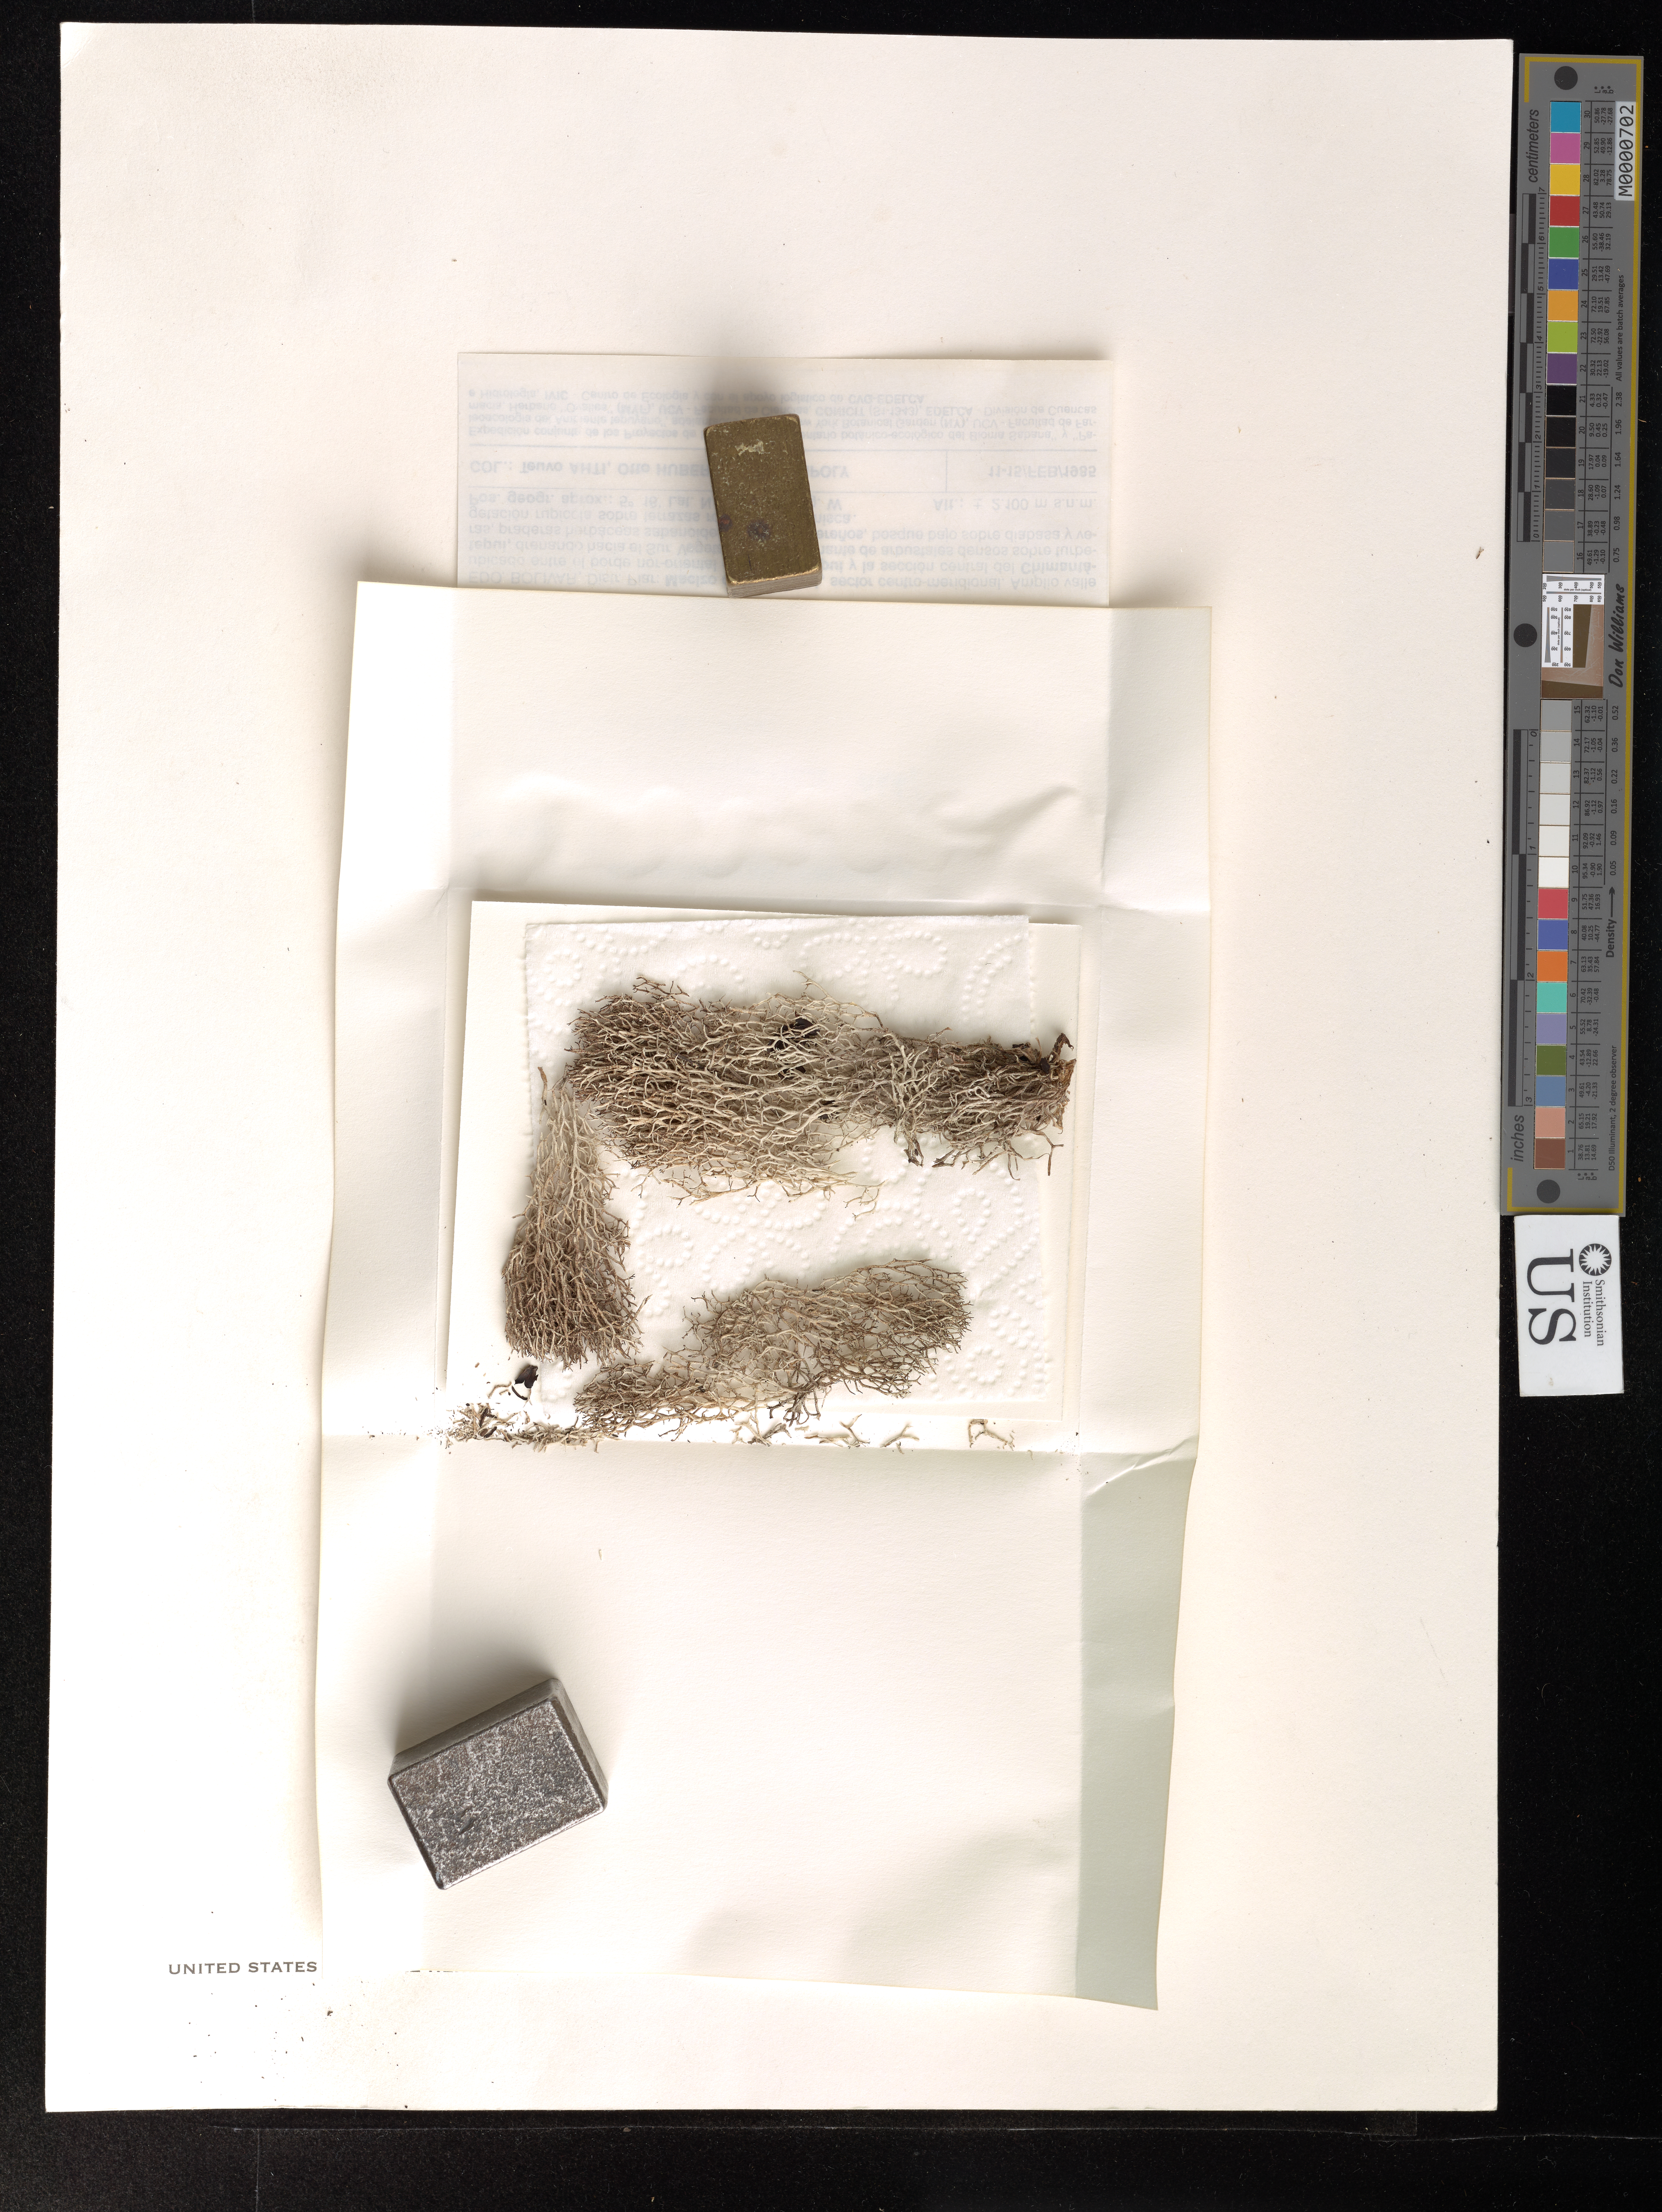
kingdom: Fungi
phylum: Ascomycota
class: Lecanoromycetes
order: Lecanorales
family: Cladoniaceae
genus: Cladonia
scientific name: Cladonia pulviniformis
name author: Ahti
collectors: T. T. Ahti, O. Huber & J. Pipoly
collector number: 45302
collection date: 1985-02-11/1985-02-15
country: Venezuela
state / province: Bolívar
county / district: Piar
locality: Macizo del Chimantá, sector centro-meridional. Amplio valle ubicado entre el borde nor-oriental del Torono-tepui y la sección central del Chimantá-tepui, drenando hacia el Sur.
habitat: Vegetación predominante de arbustales densos sobre turberas, praderas herbáceas sabanoides, bosques ribereños, bosque bajo sobre diabasa y vegetación rupícola sobre terrazas rocosas de arenisca.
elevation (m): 2100